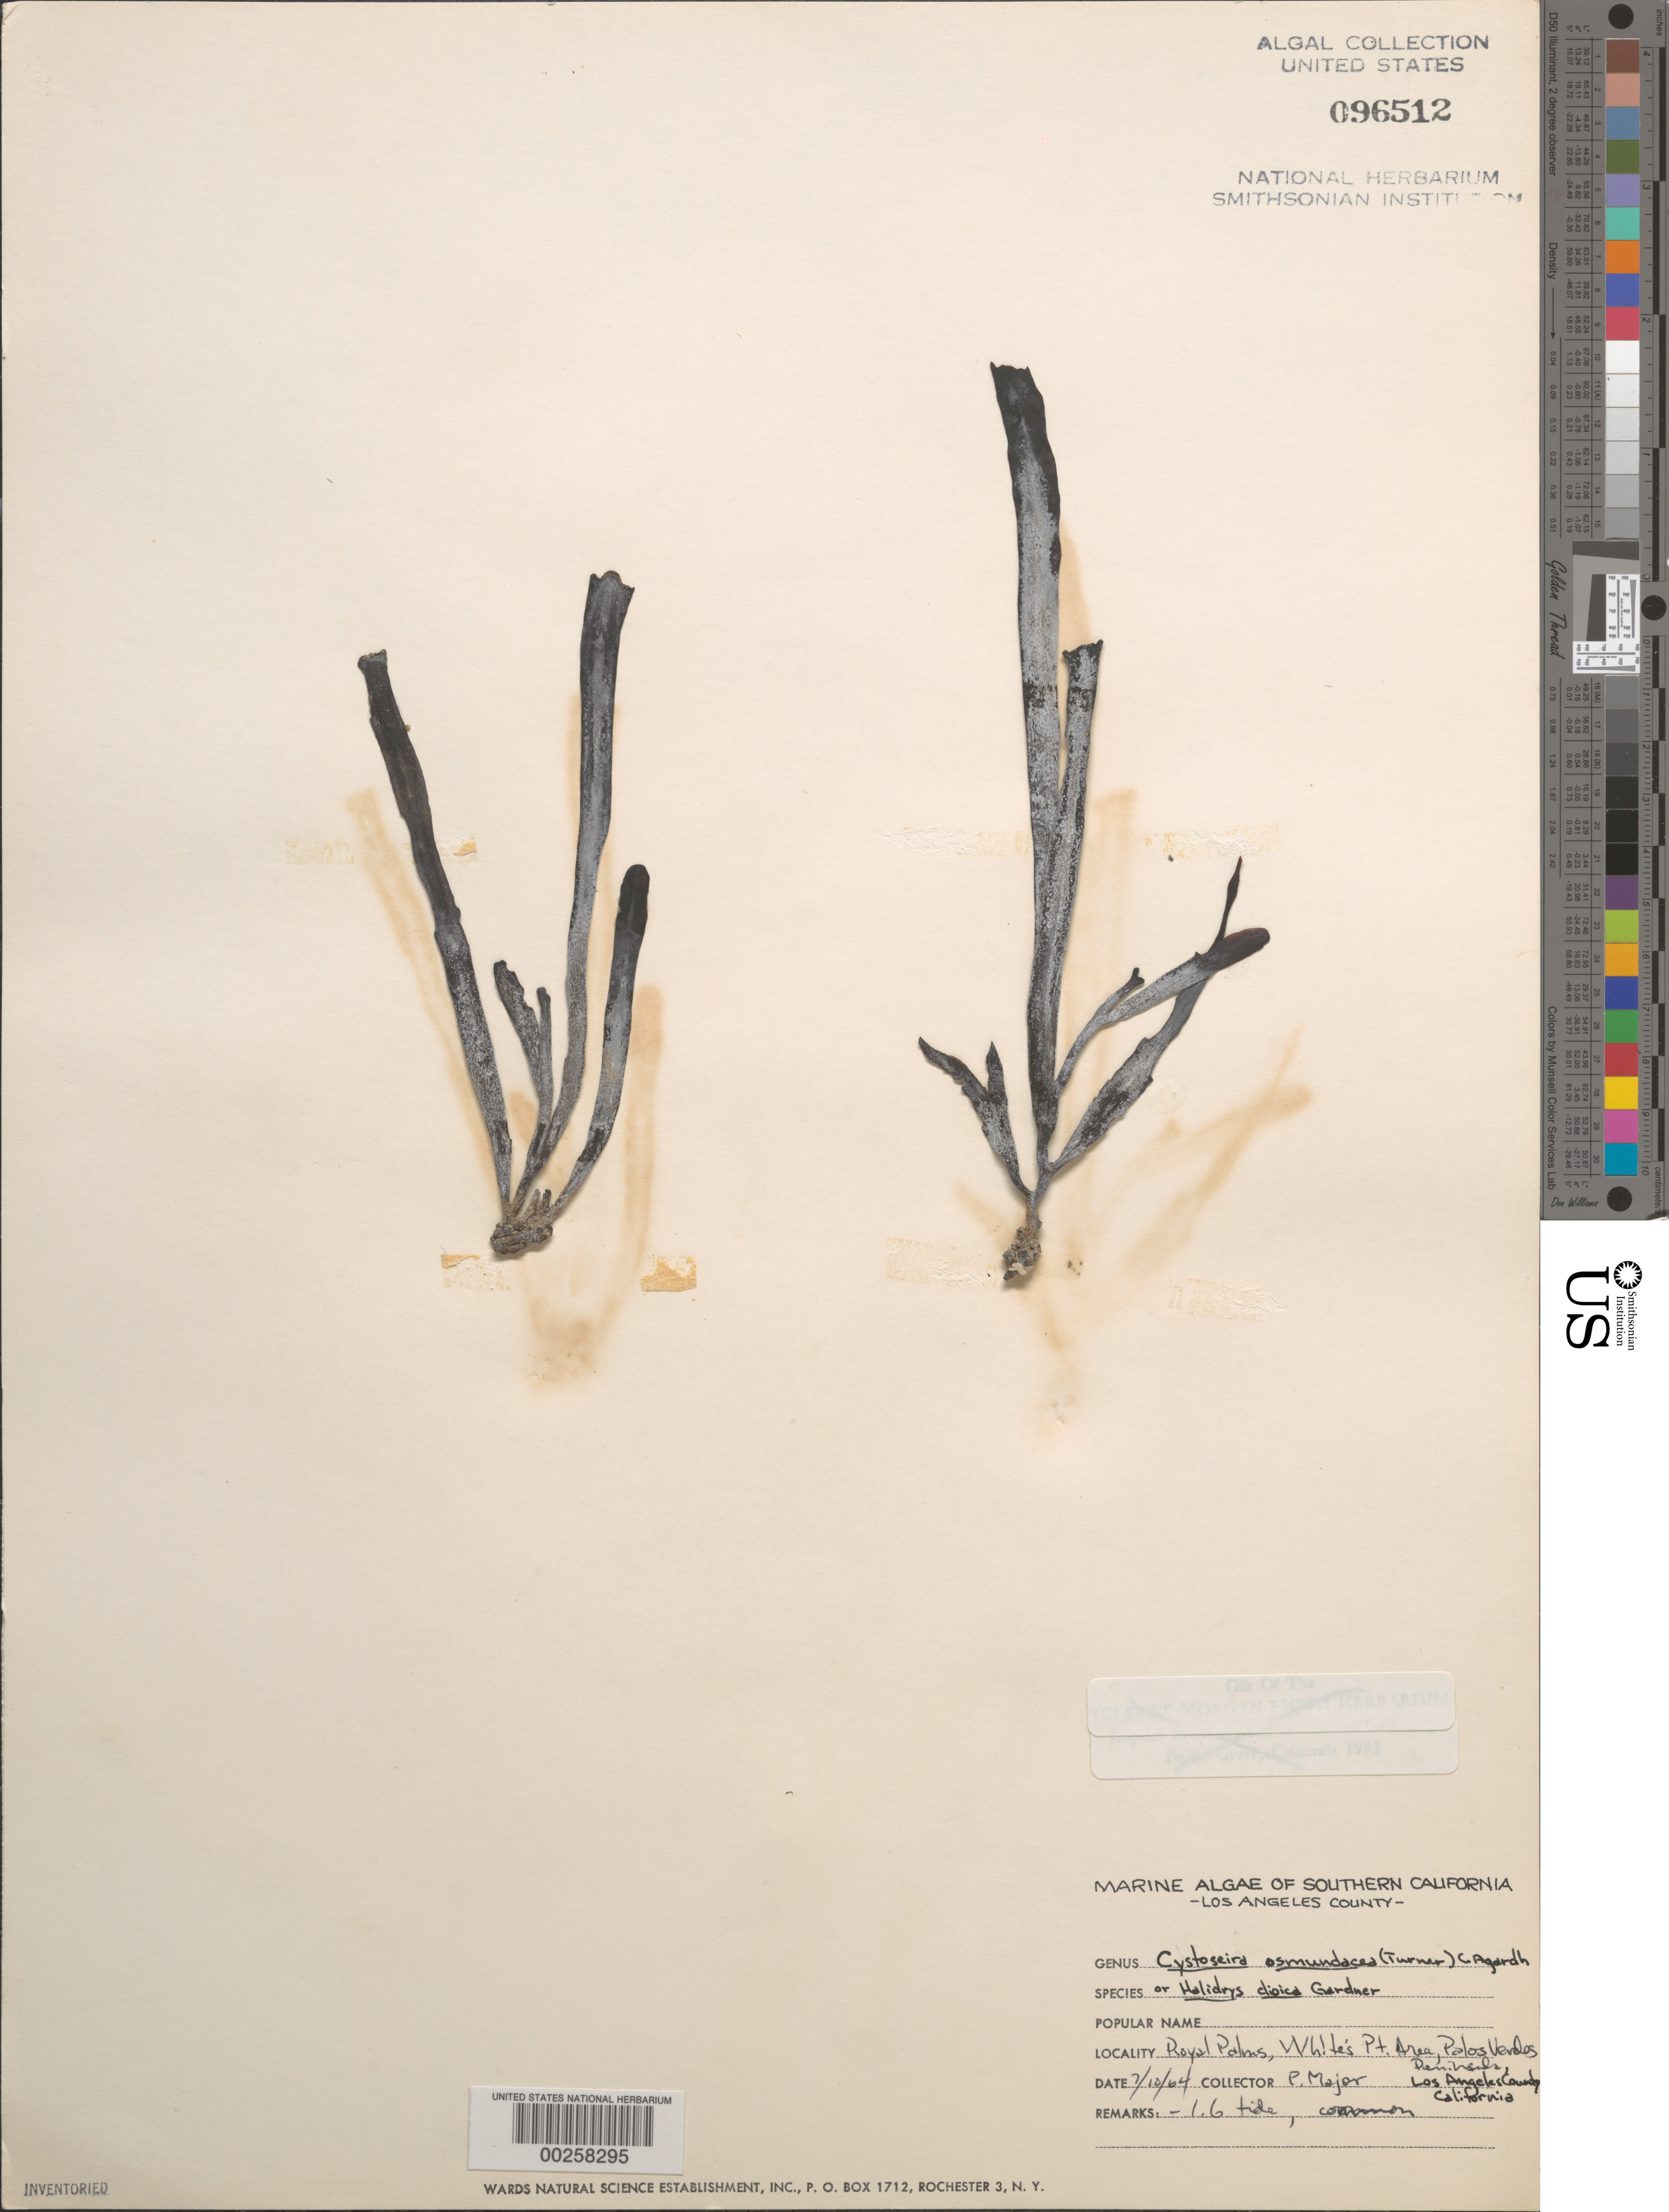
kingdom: Chromista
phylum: Ochrophyta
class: Phaeophyceae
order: Fucales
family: Sargassaceae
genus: Cystoseira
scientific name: Cystoseira osmundacea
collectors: P. Major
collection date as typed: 10 Jul 1964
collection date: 1964-07-10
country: United States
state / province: California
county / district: Los Angeles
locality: Royal Palms, White's Point area, Palos Verdes Peninsula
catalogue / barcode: US 96512